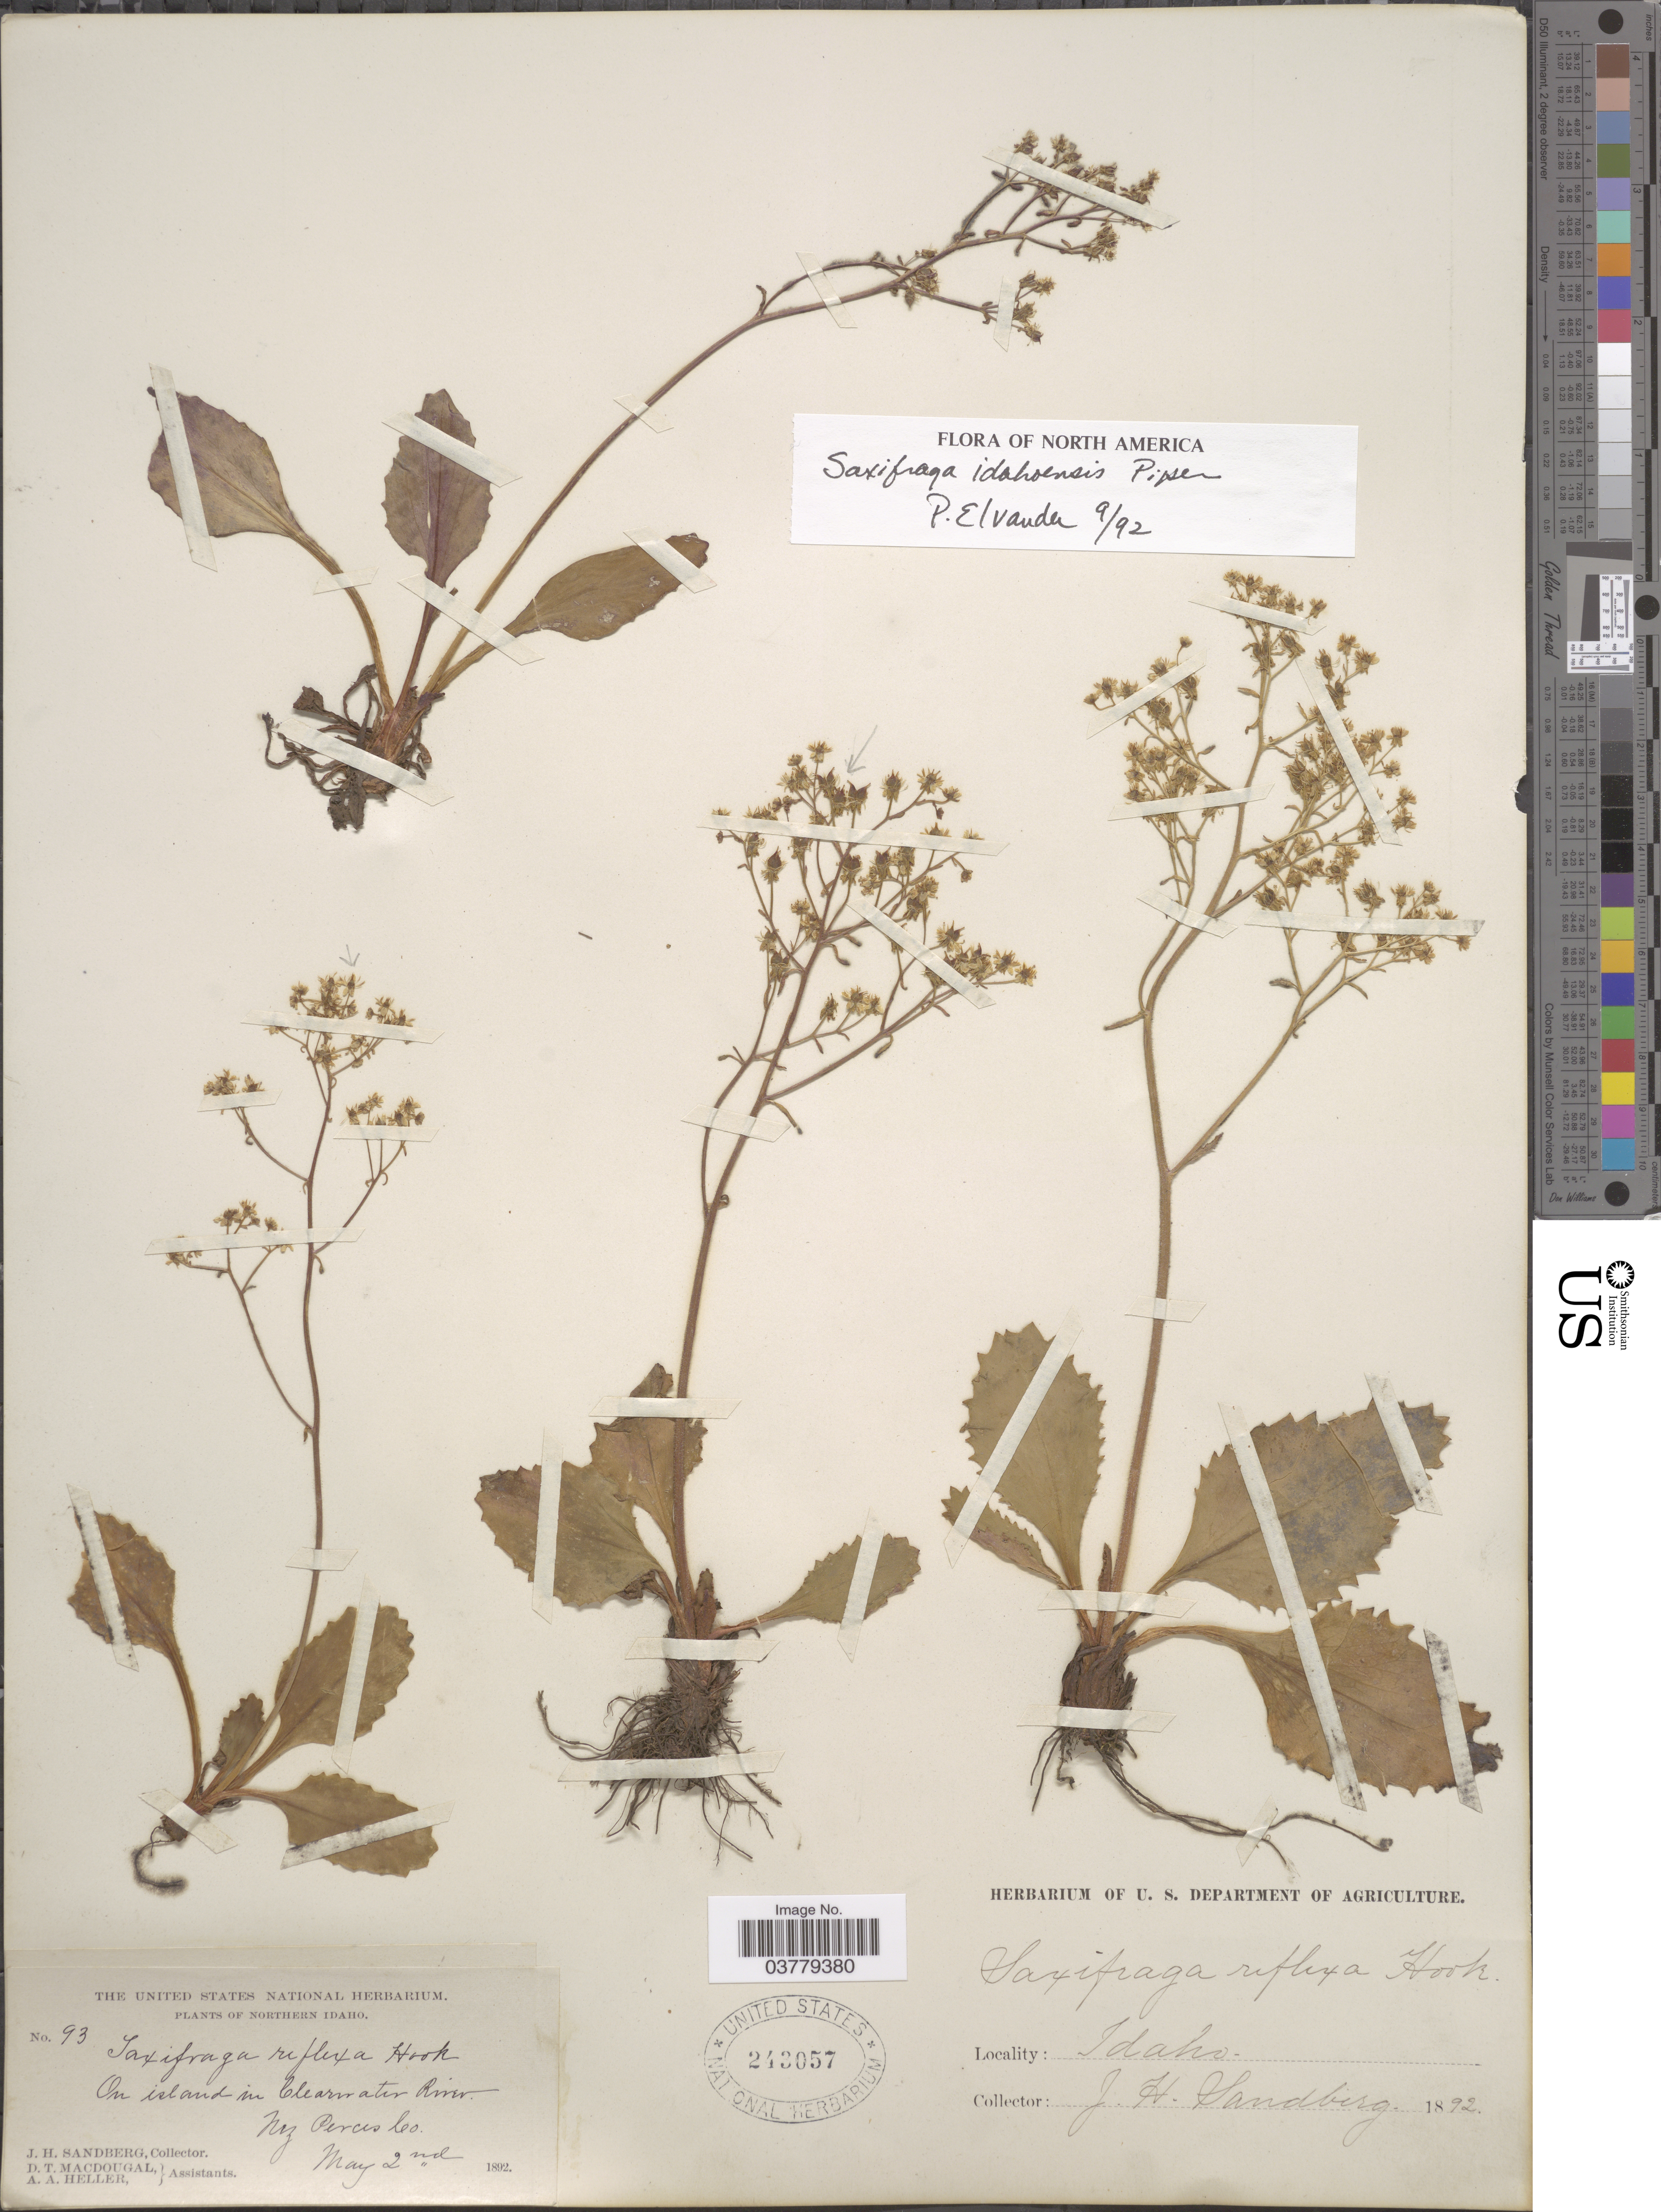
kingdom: Plantae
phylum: Tracheophyta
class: Magnoliopsida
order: Saxifragales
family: Saxifragaceae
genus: Micranthes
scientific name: Micranthes idahoensis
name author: (Piper) Brouillet & Gornall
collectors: J. H. Sandberg, D. T. MacDougal & A. A. Heller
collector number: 93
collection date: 1892-05-02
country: United States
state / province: Idaho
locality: Northern Idaho. On island in Clearwater River. Nez Perces Co.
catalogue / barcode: US 243057